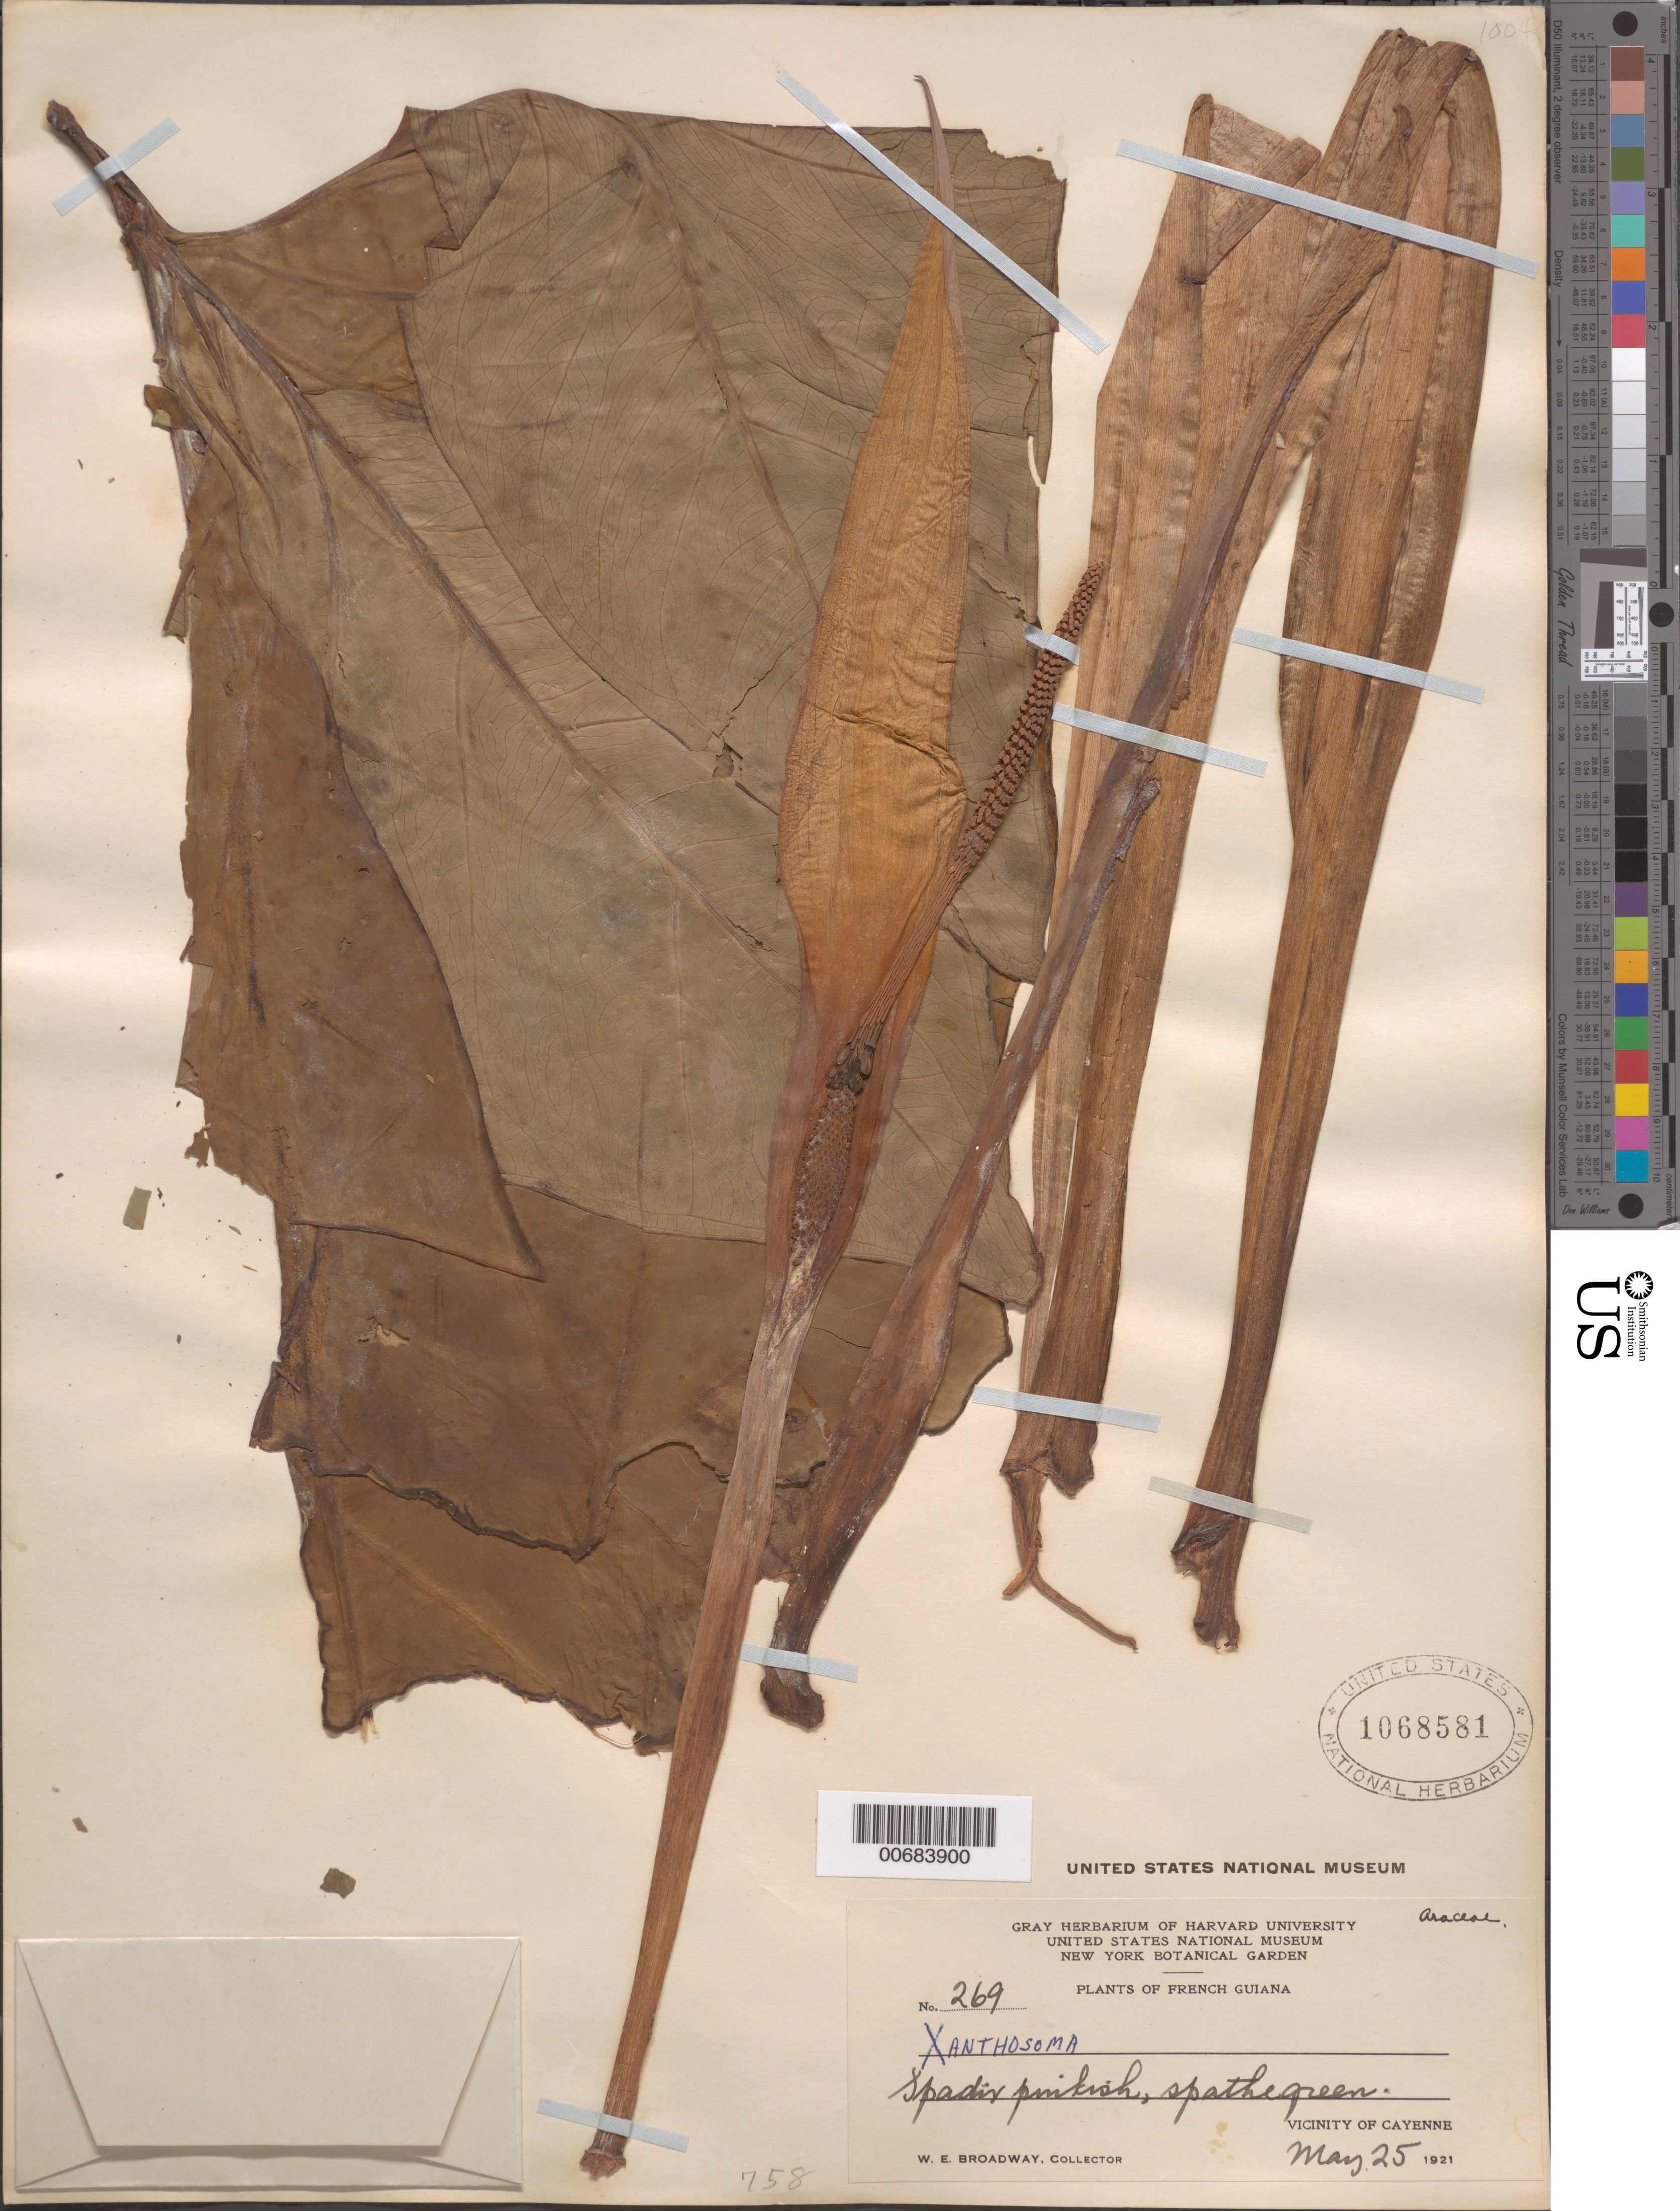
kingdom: Plantae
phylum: Tracheophyta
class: Liliopsida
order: Alismatales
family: Araceae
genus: Xanthosoma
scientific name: Xanthosoma sp.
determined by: Whalen, M. D.; Nee, M. H.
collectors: W. E. Broadway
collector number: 269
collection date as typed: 25-May-21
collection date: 1921-05-25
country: French Guiana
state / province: Cayenne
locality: Cayenne, vic.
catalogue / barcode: US 1068581